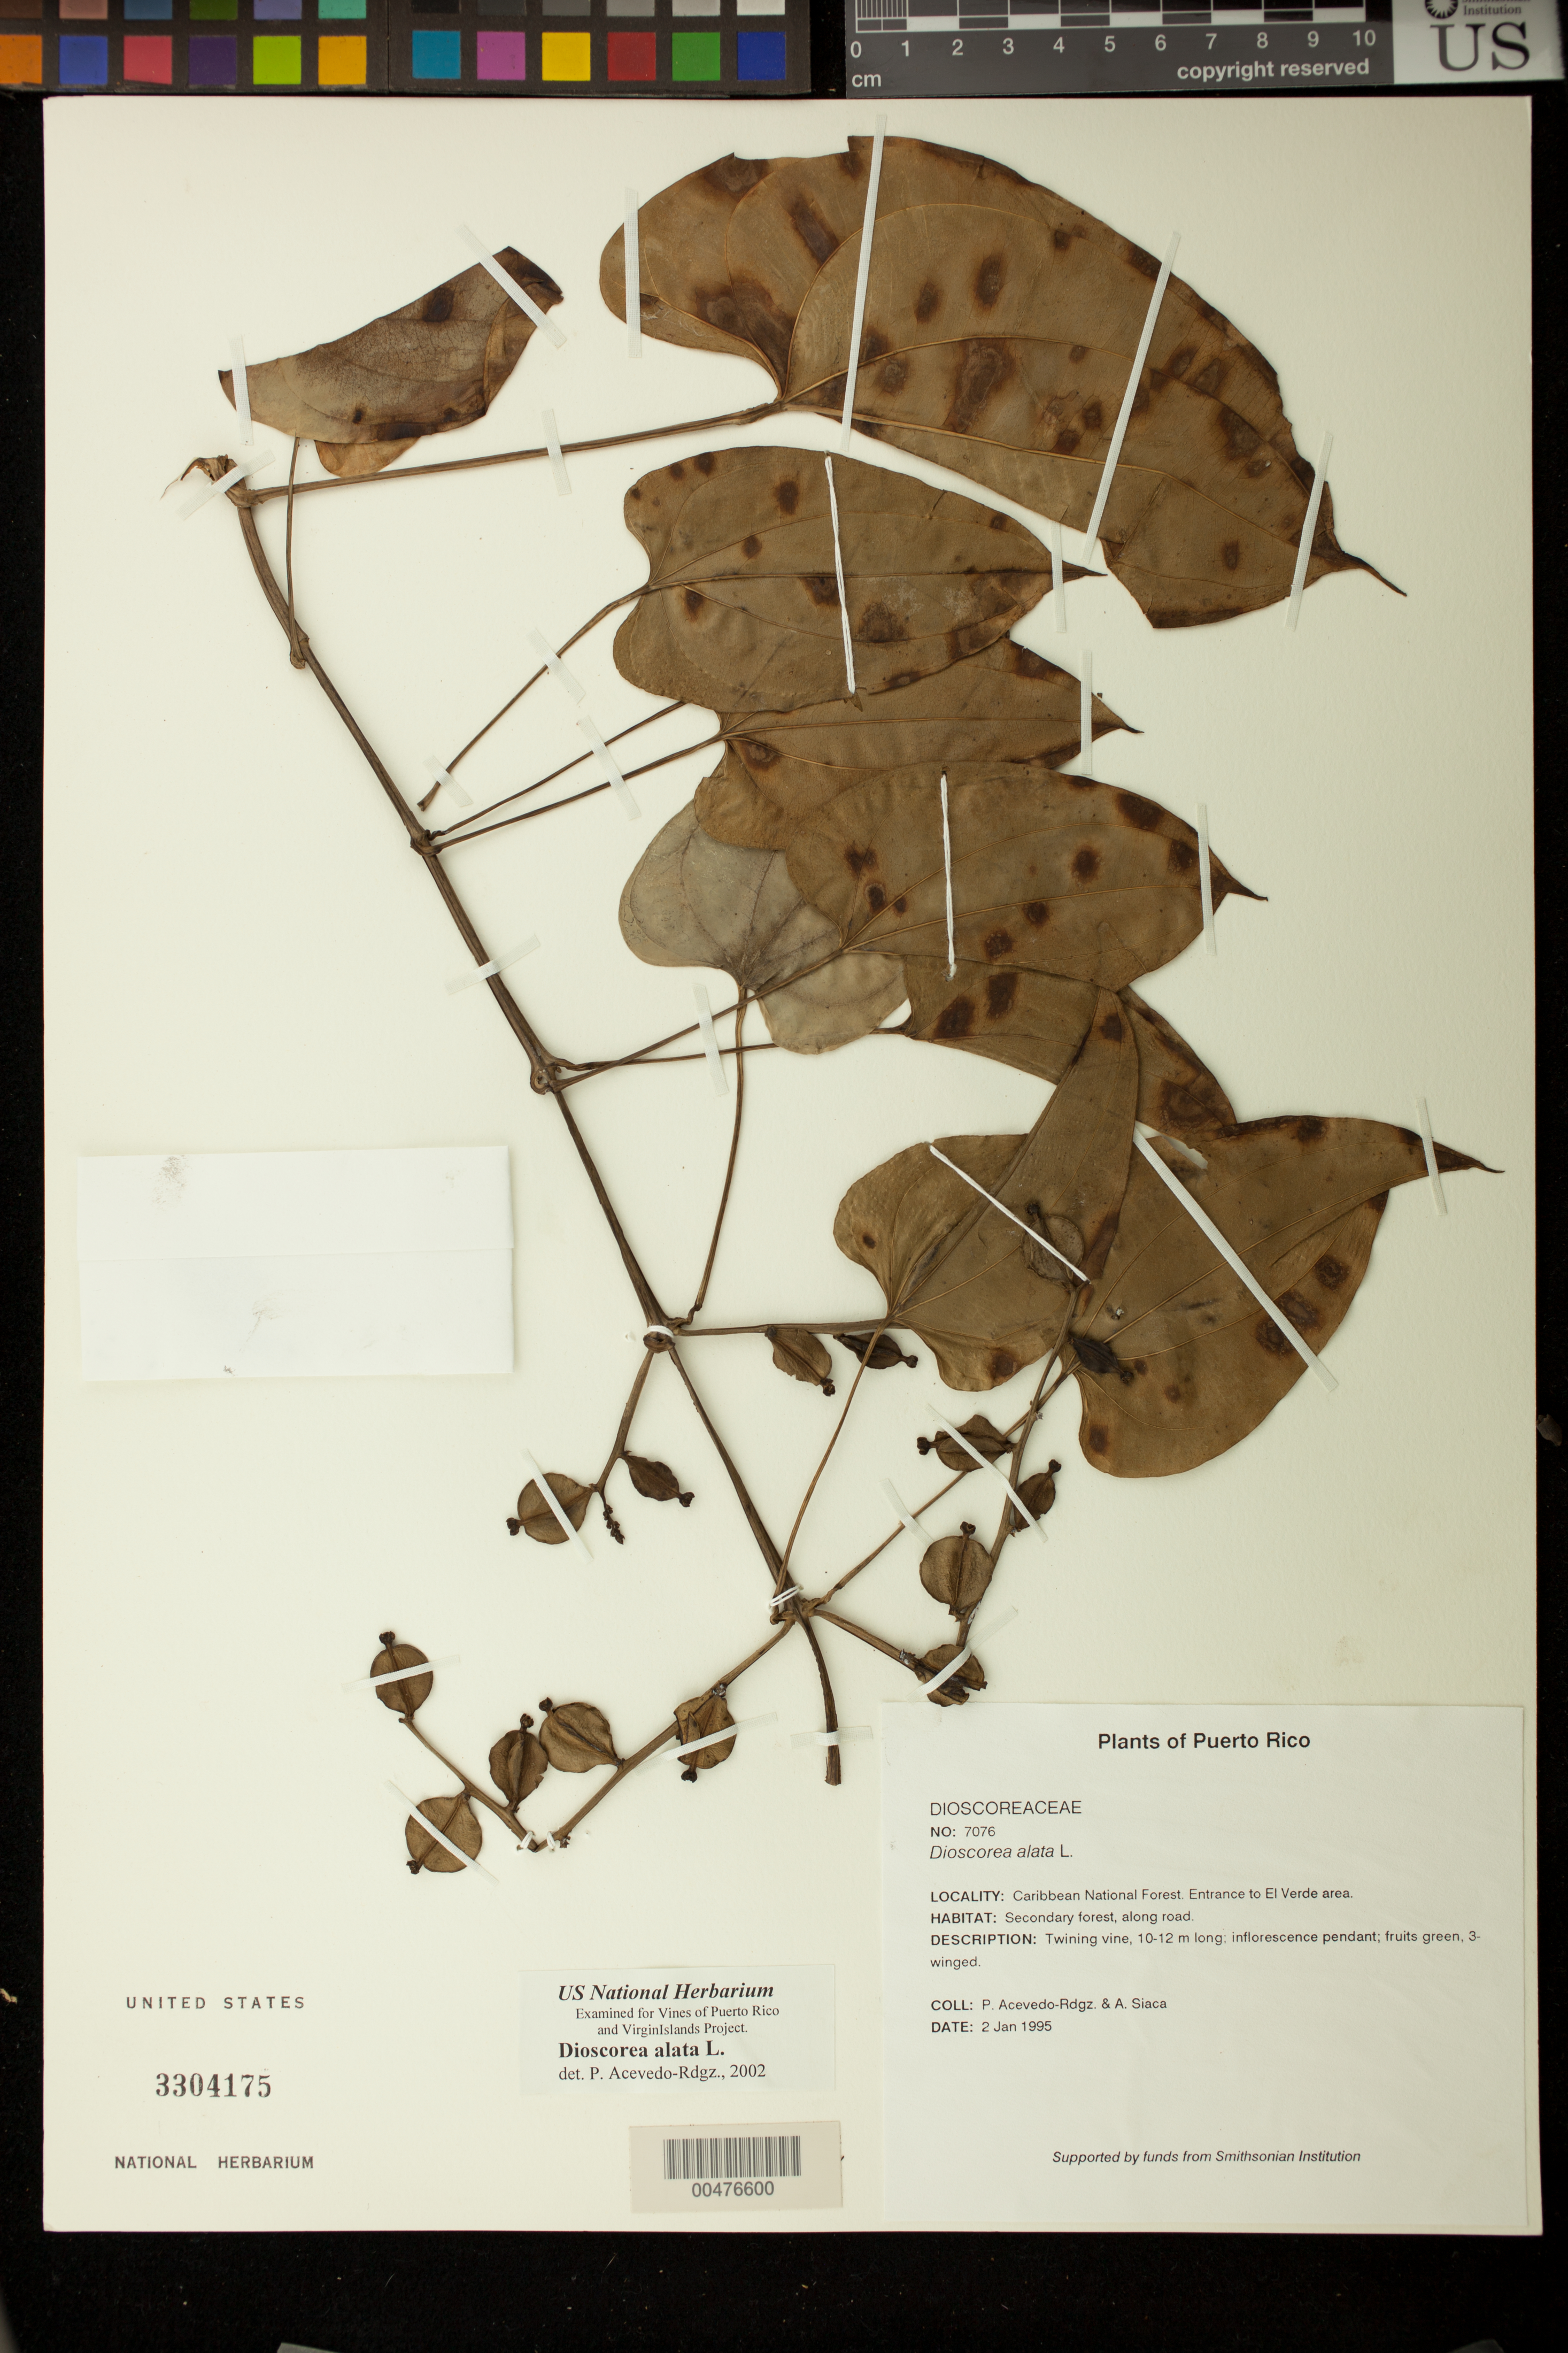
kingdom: Plantae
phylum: Tracheophyta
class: Liliopsida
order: Dioscoreales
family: Dioscoreaceae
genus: Dioscorea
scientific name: Dioscorea alata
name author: L.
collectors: P. Acevedo-Rodr. & A. Siaca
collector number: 7076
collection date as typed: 02 Jan 1995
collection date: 1995-01-02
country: Puerto Rico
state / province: Río Grande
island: Puerto Rico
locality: Río Grande; Caribbean National Forest. Entrance to El Verde area.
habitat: Secondary forest, along road.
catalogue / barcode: US 3304175